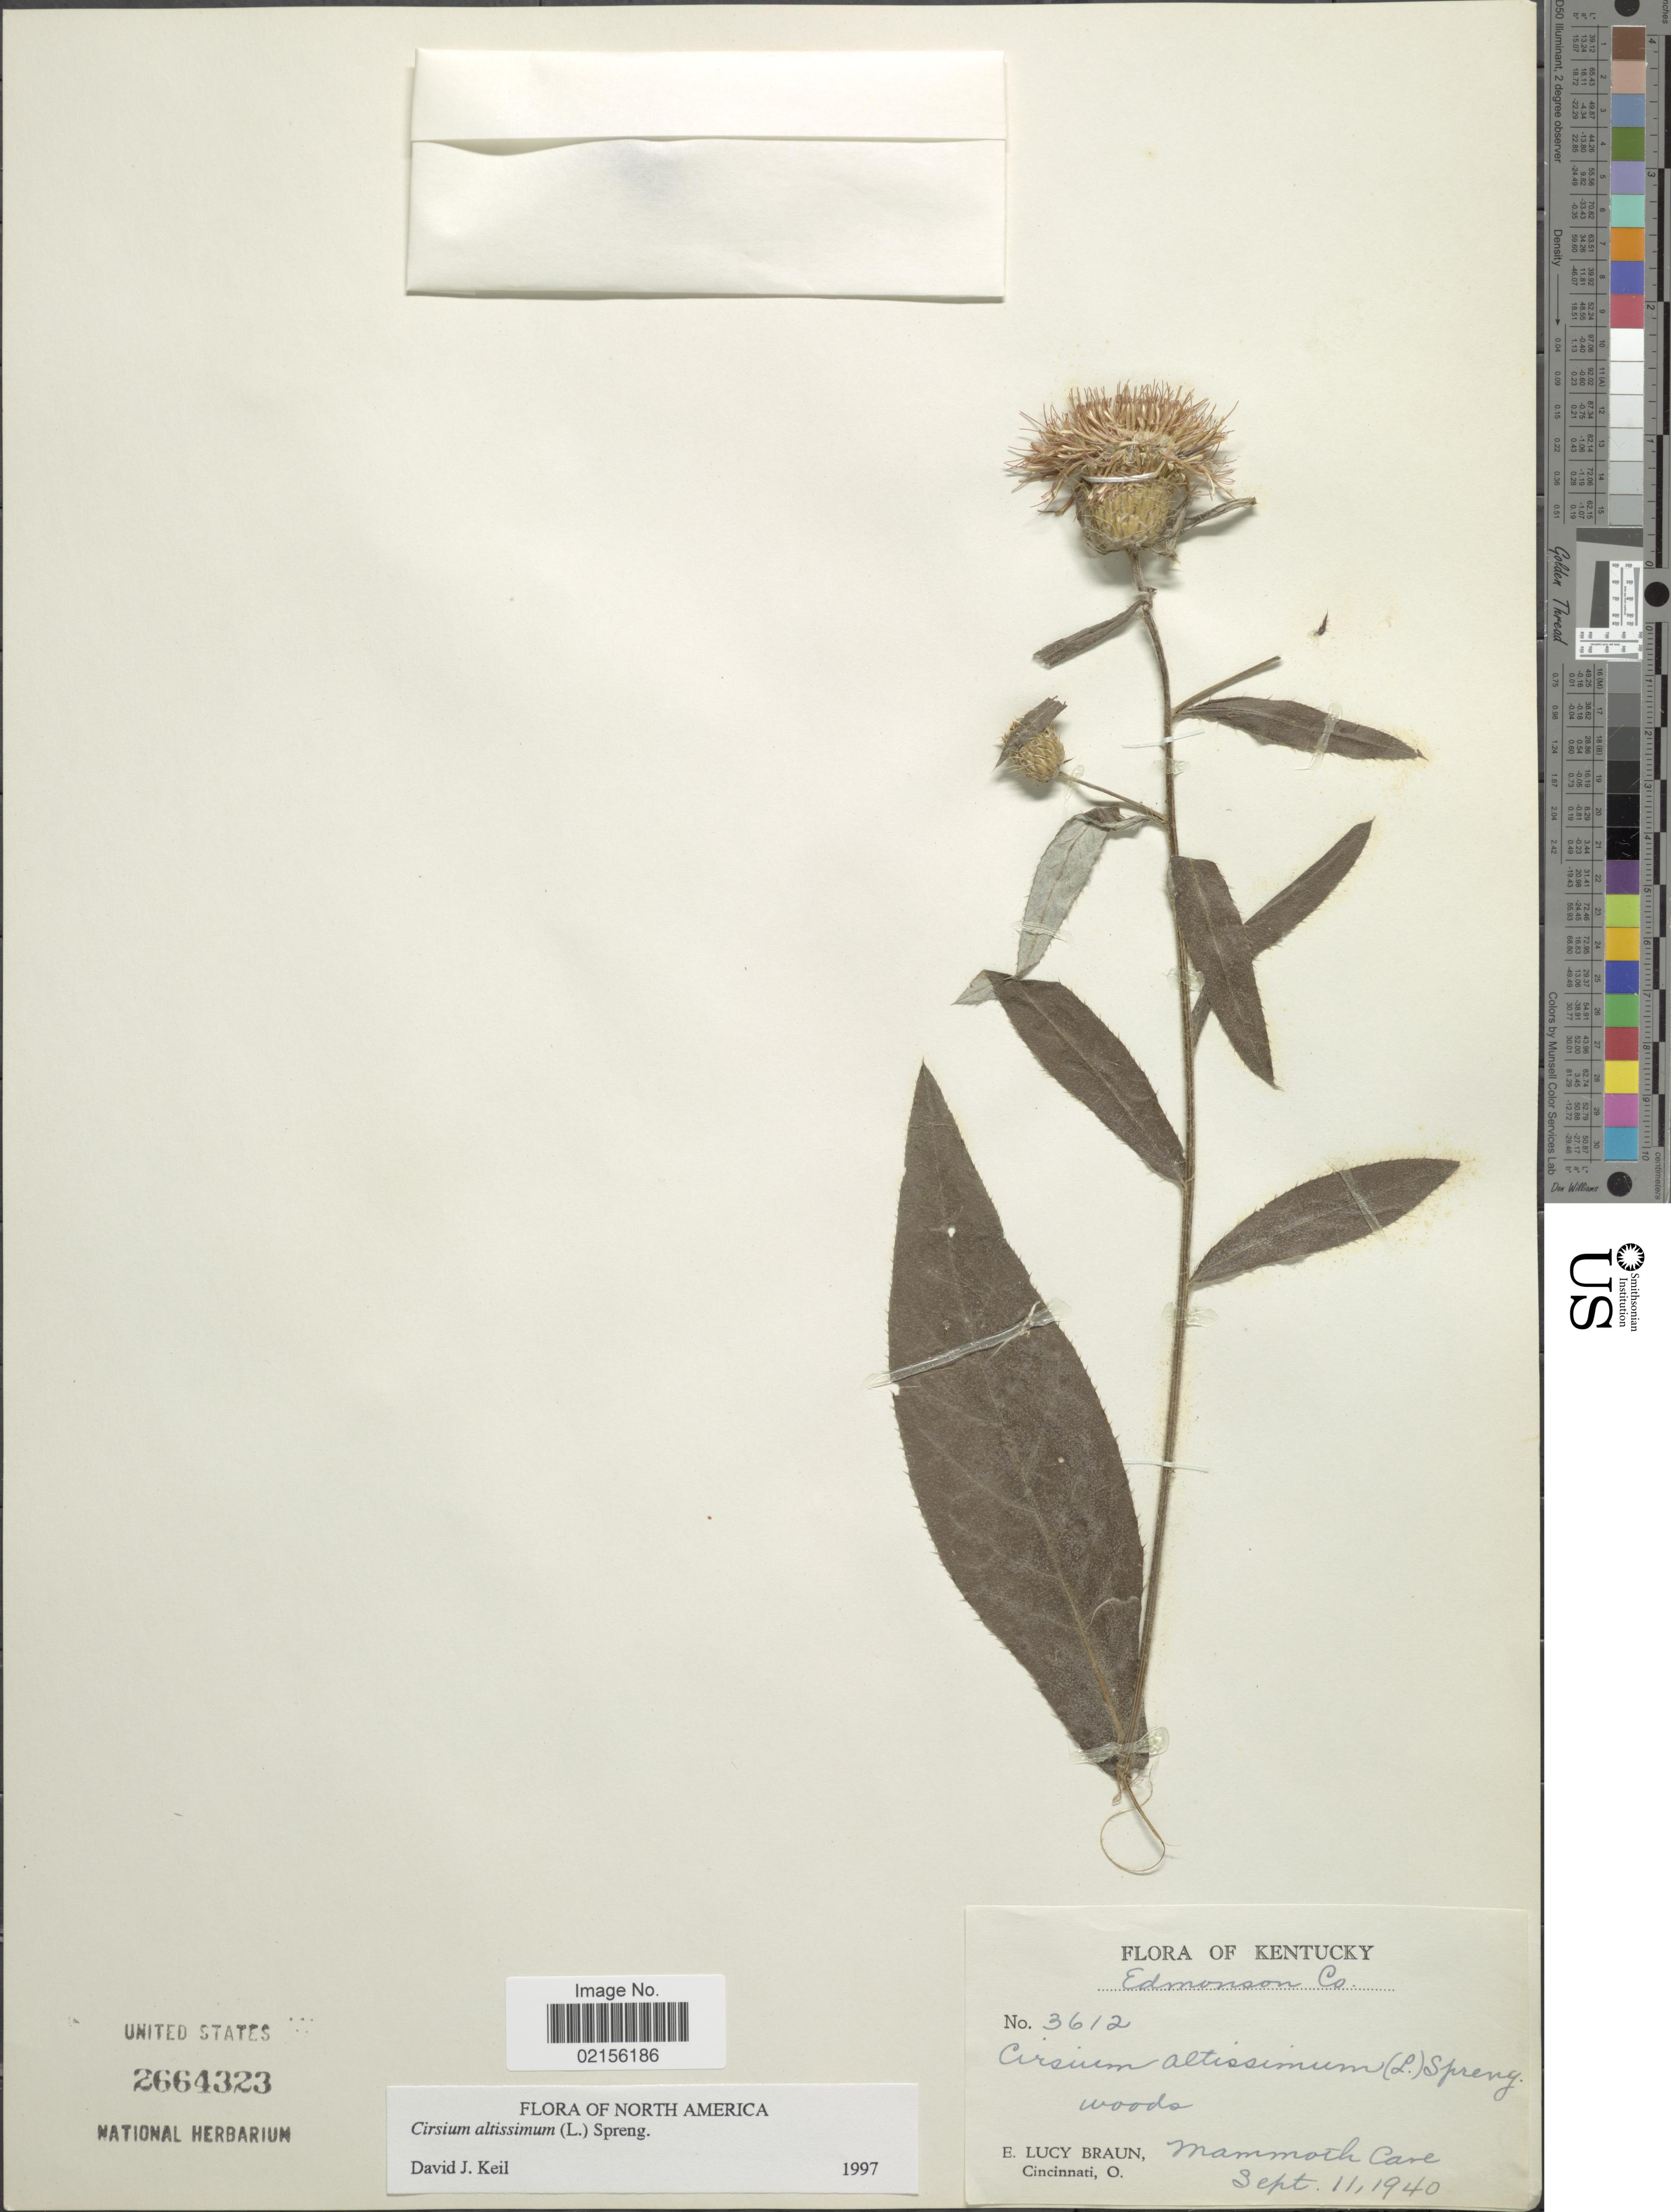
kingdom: Plantae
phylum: Tracheophyta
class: Magnoliopsida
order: Asterales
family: Asteraceae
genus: Cirsium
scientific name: Cirsium altissimum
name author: (L.) Spreng.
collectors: E. L. Braun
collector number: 3612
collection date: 1940-09-11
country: United States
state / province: Kentucky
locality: Edmonson Co, Woods, Mammoth Cave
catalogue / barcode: US 2664323